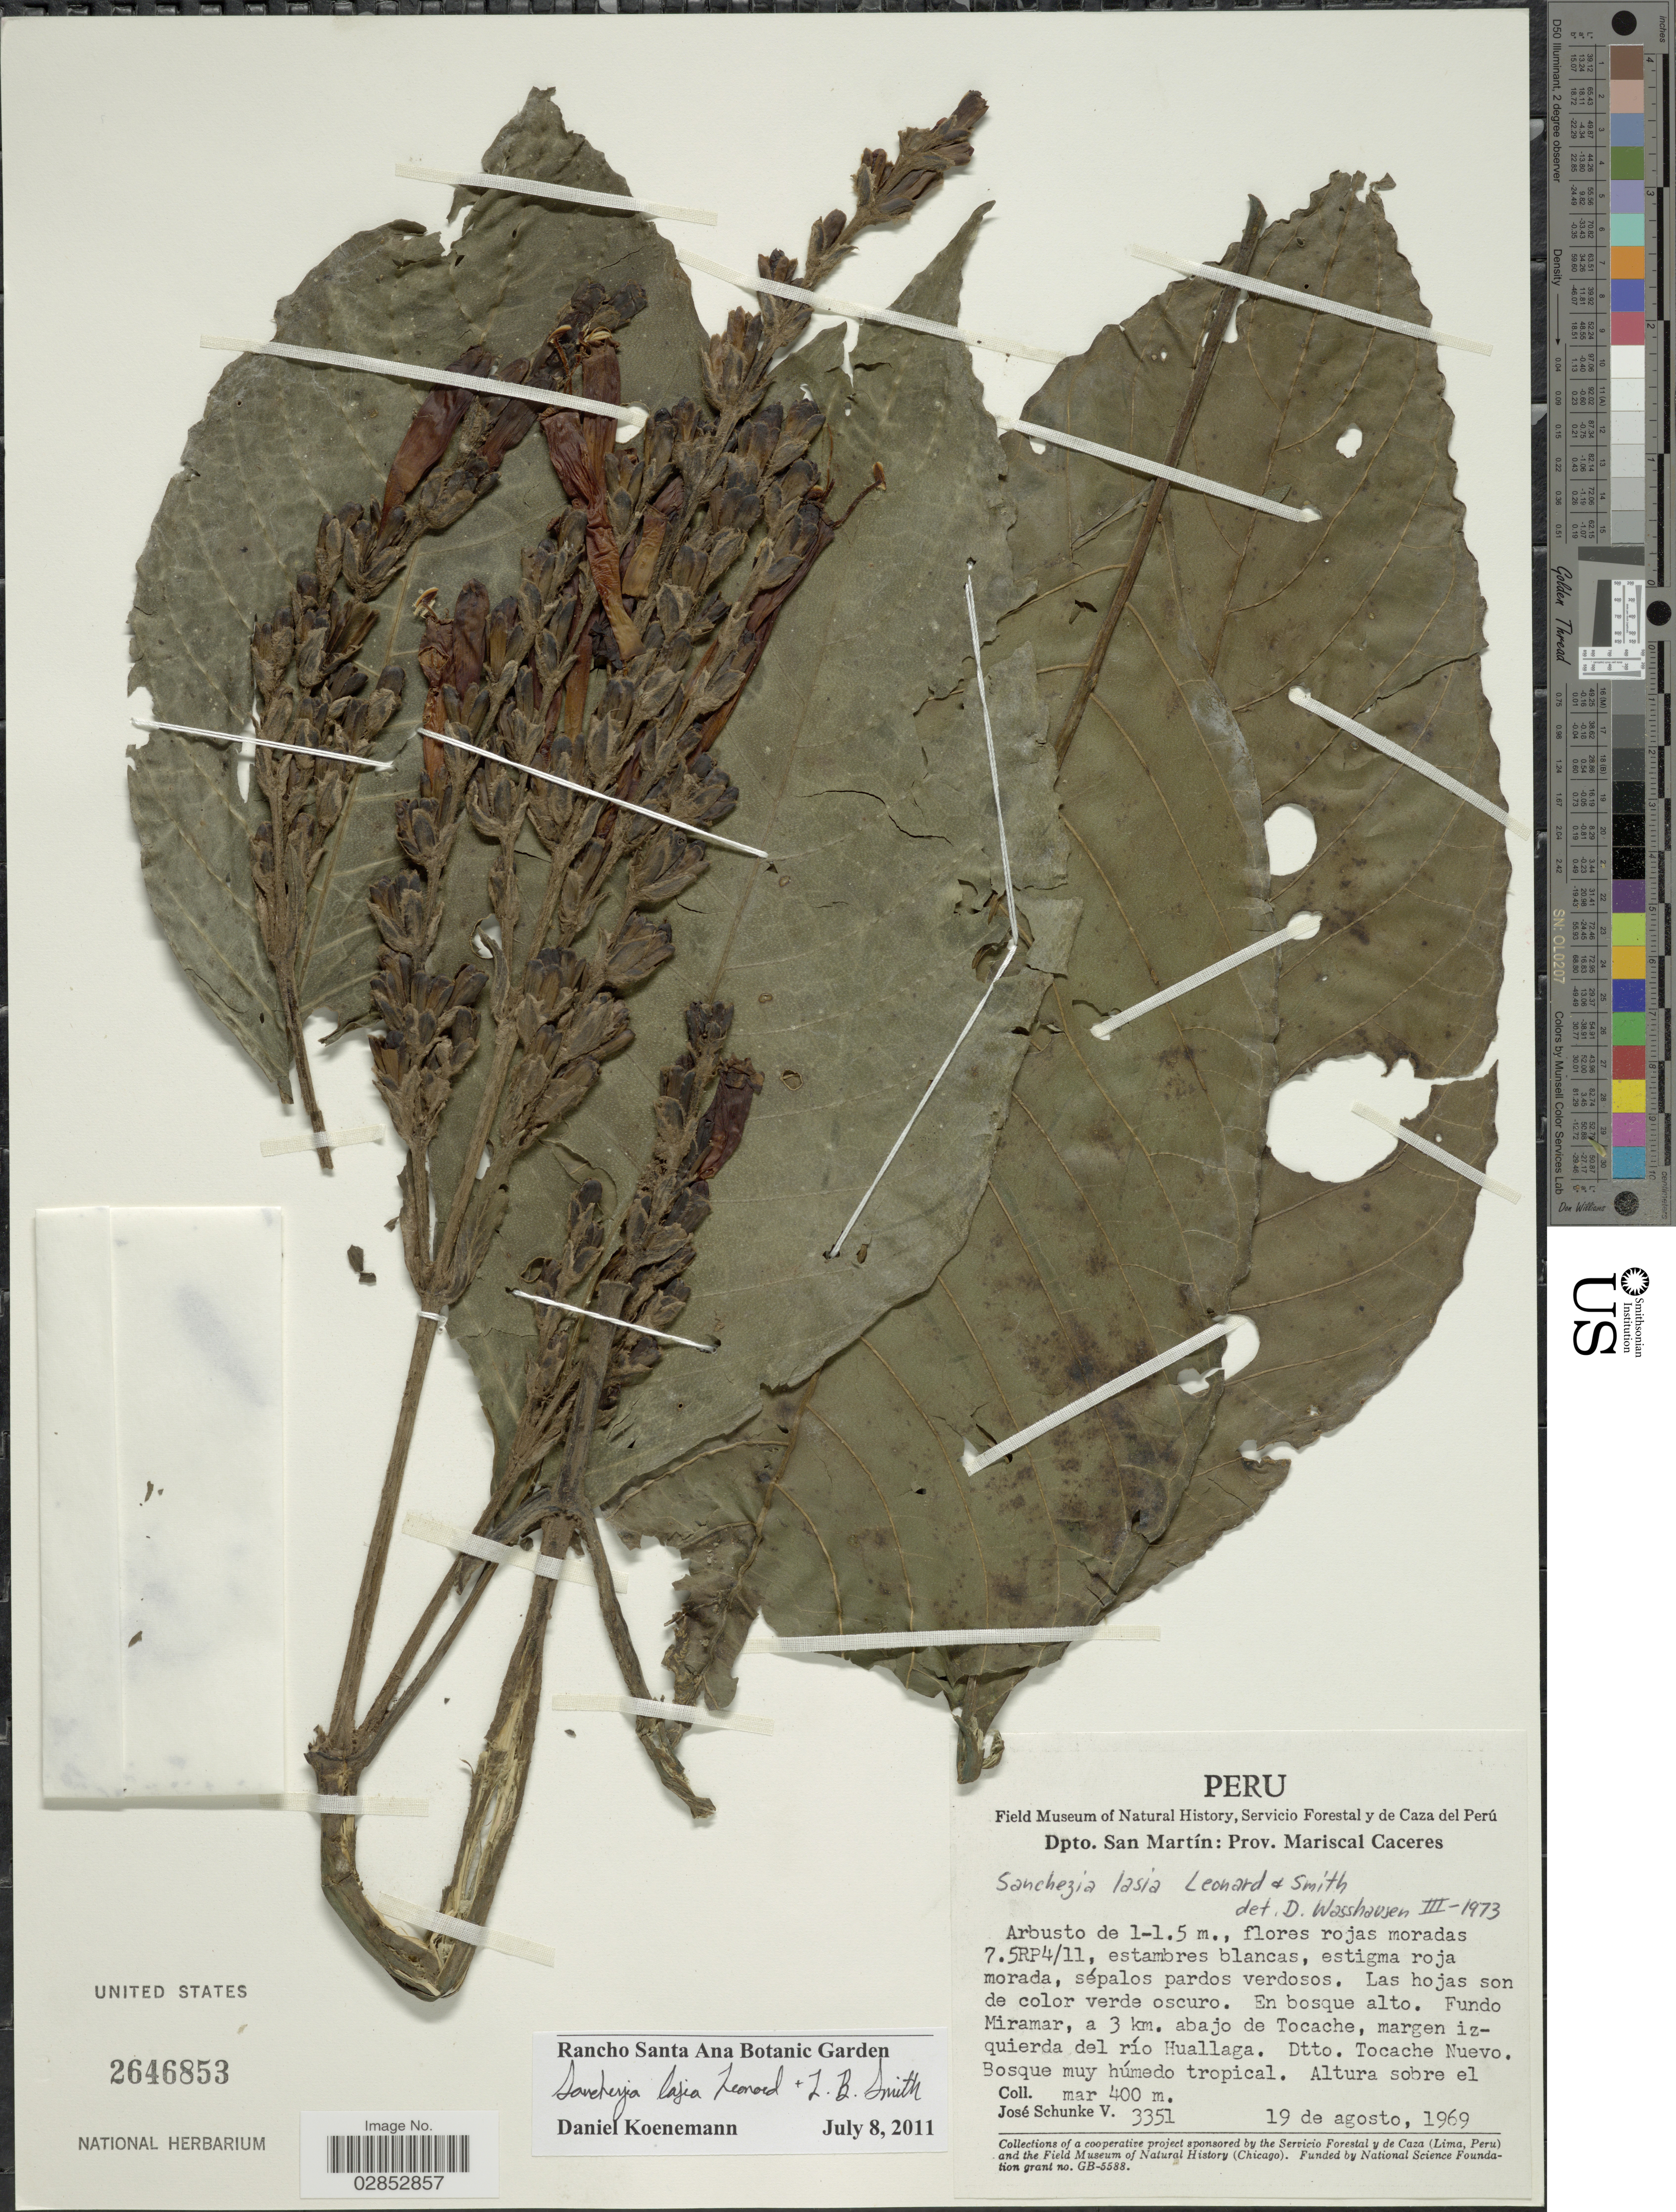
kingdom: Plantae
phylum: Tracheophyta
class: Magnoliopsida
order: Lamiales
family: Acanthaceae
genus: Sanchezia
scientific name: Sanchezia lasia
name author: Leonard & L.B. Sm.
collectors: J. Schunke Vigo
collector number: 3351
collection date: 1969-08-19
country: Peru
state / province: San Martín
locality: Dpto. San Martín: Prov. Mariscal Caceres. Fundo Miramar, a 3 km. abajo de Tocache, margen izquierda del río Huallaga. Dtto. Tocache Nuevo.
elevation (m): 400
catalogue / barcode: US 2646853